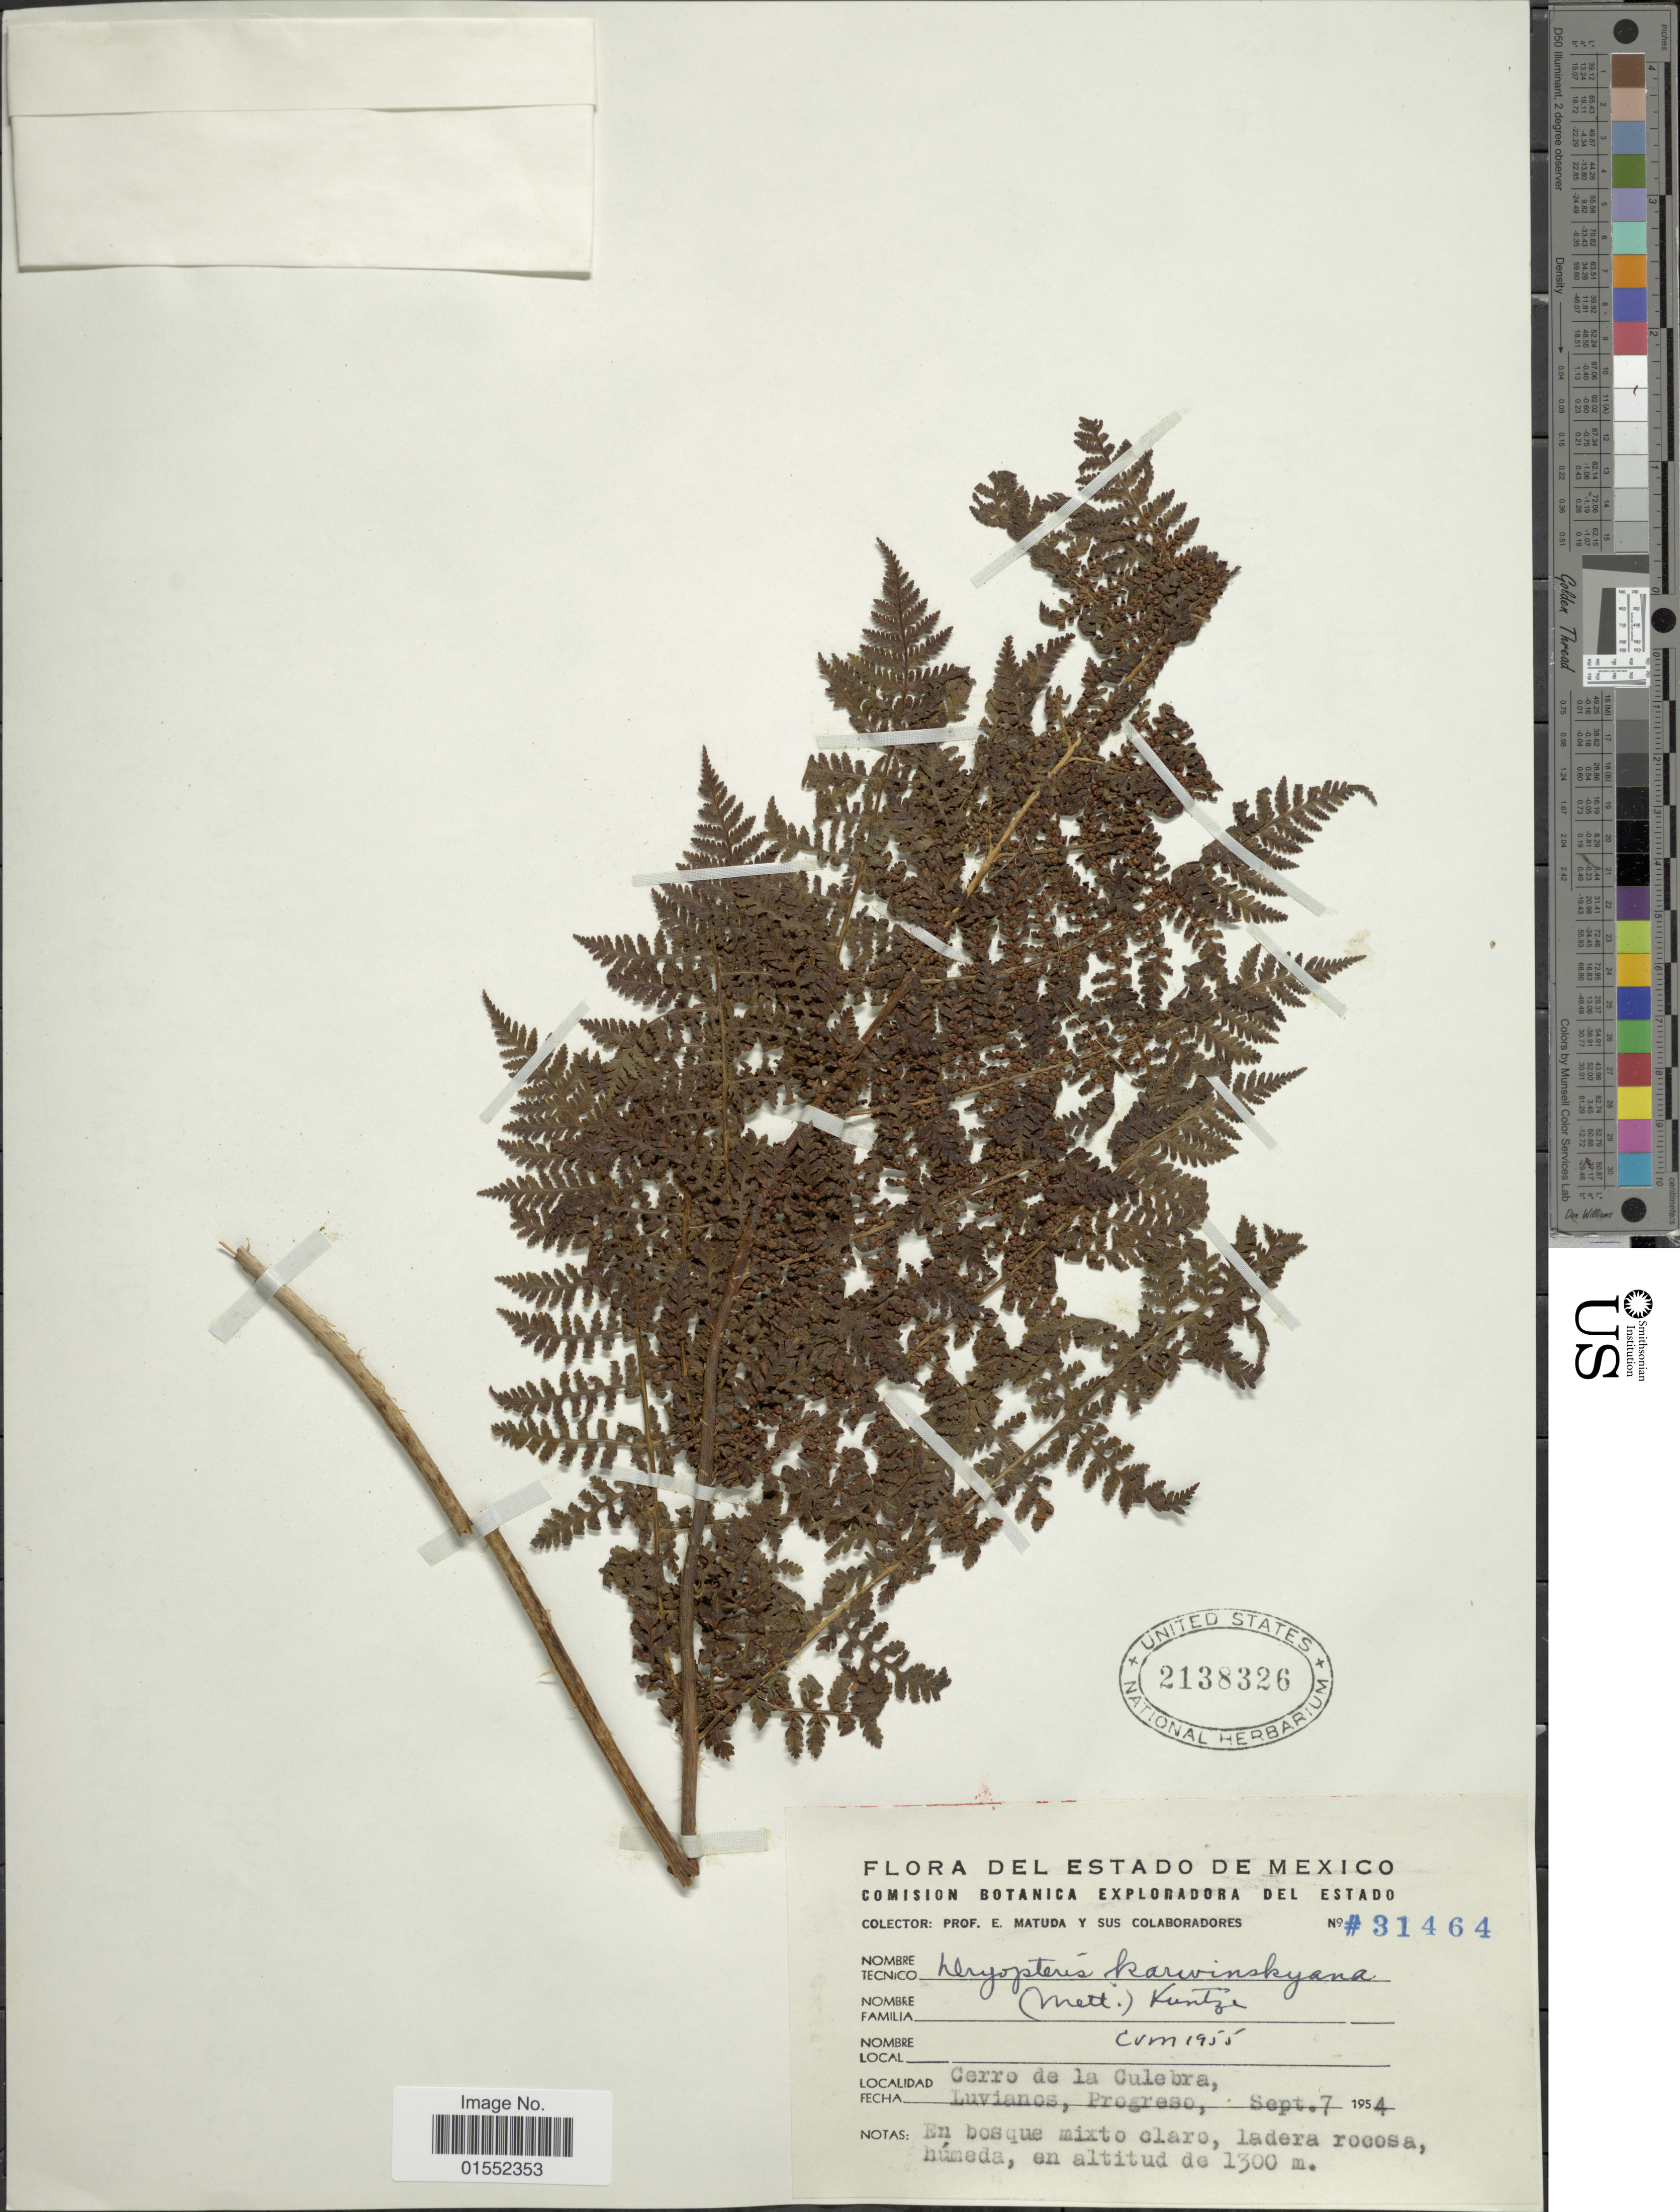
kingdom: Plantae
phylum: Tracheophyta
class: Polypodiopsida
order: Polypodiales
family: Dryopteridaceae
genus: Dryopteris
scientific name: Dryopteris karwinskyana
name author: (Mett.) Kuntze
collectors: E. Matuda & Sus Colaboradores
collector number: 31464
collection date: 1954-09-07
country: Mexico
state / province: México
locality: Cerro de la Culebra, Luvianos, Progreso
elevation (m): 1300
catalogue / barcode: US 2138326